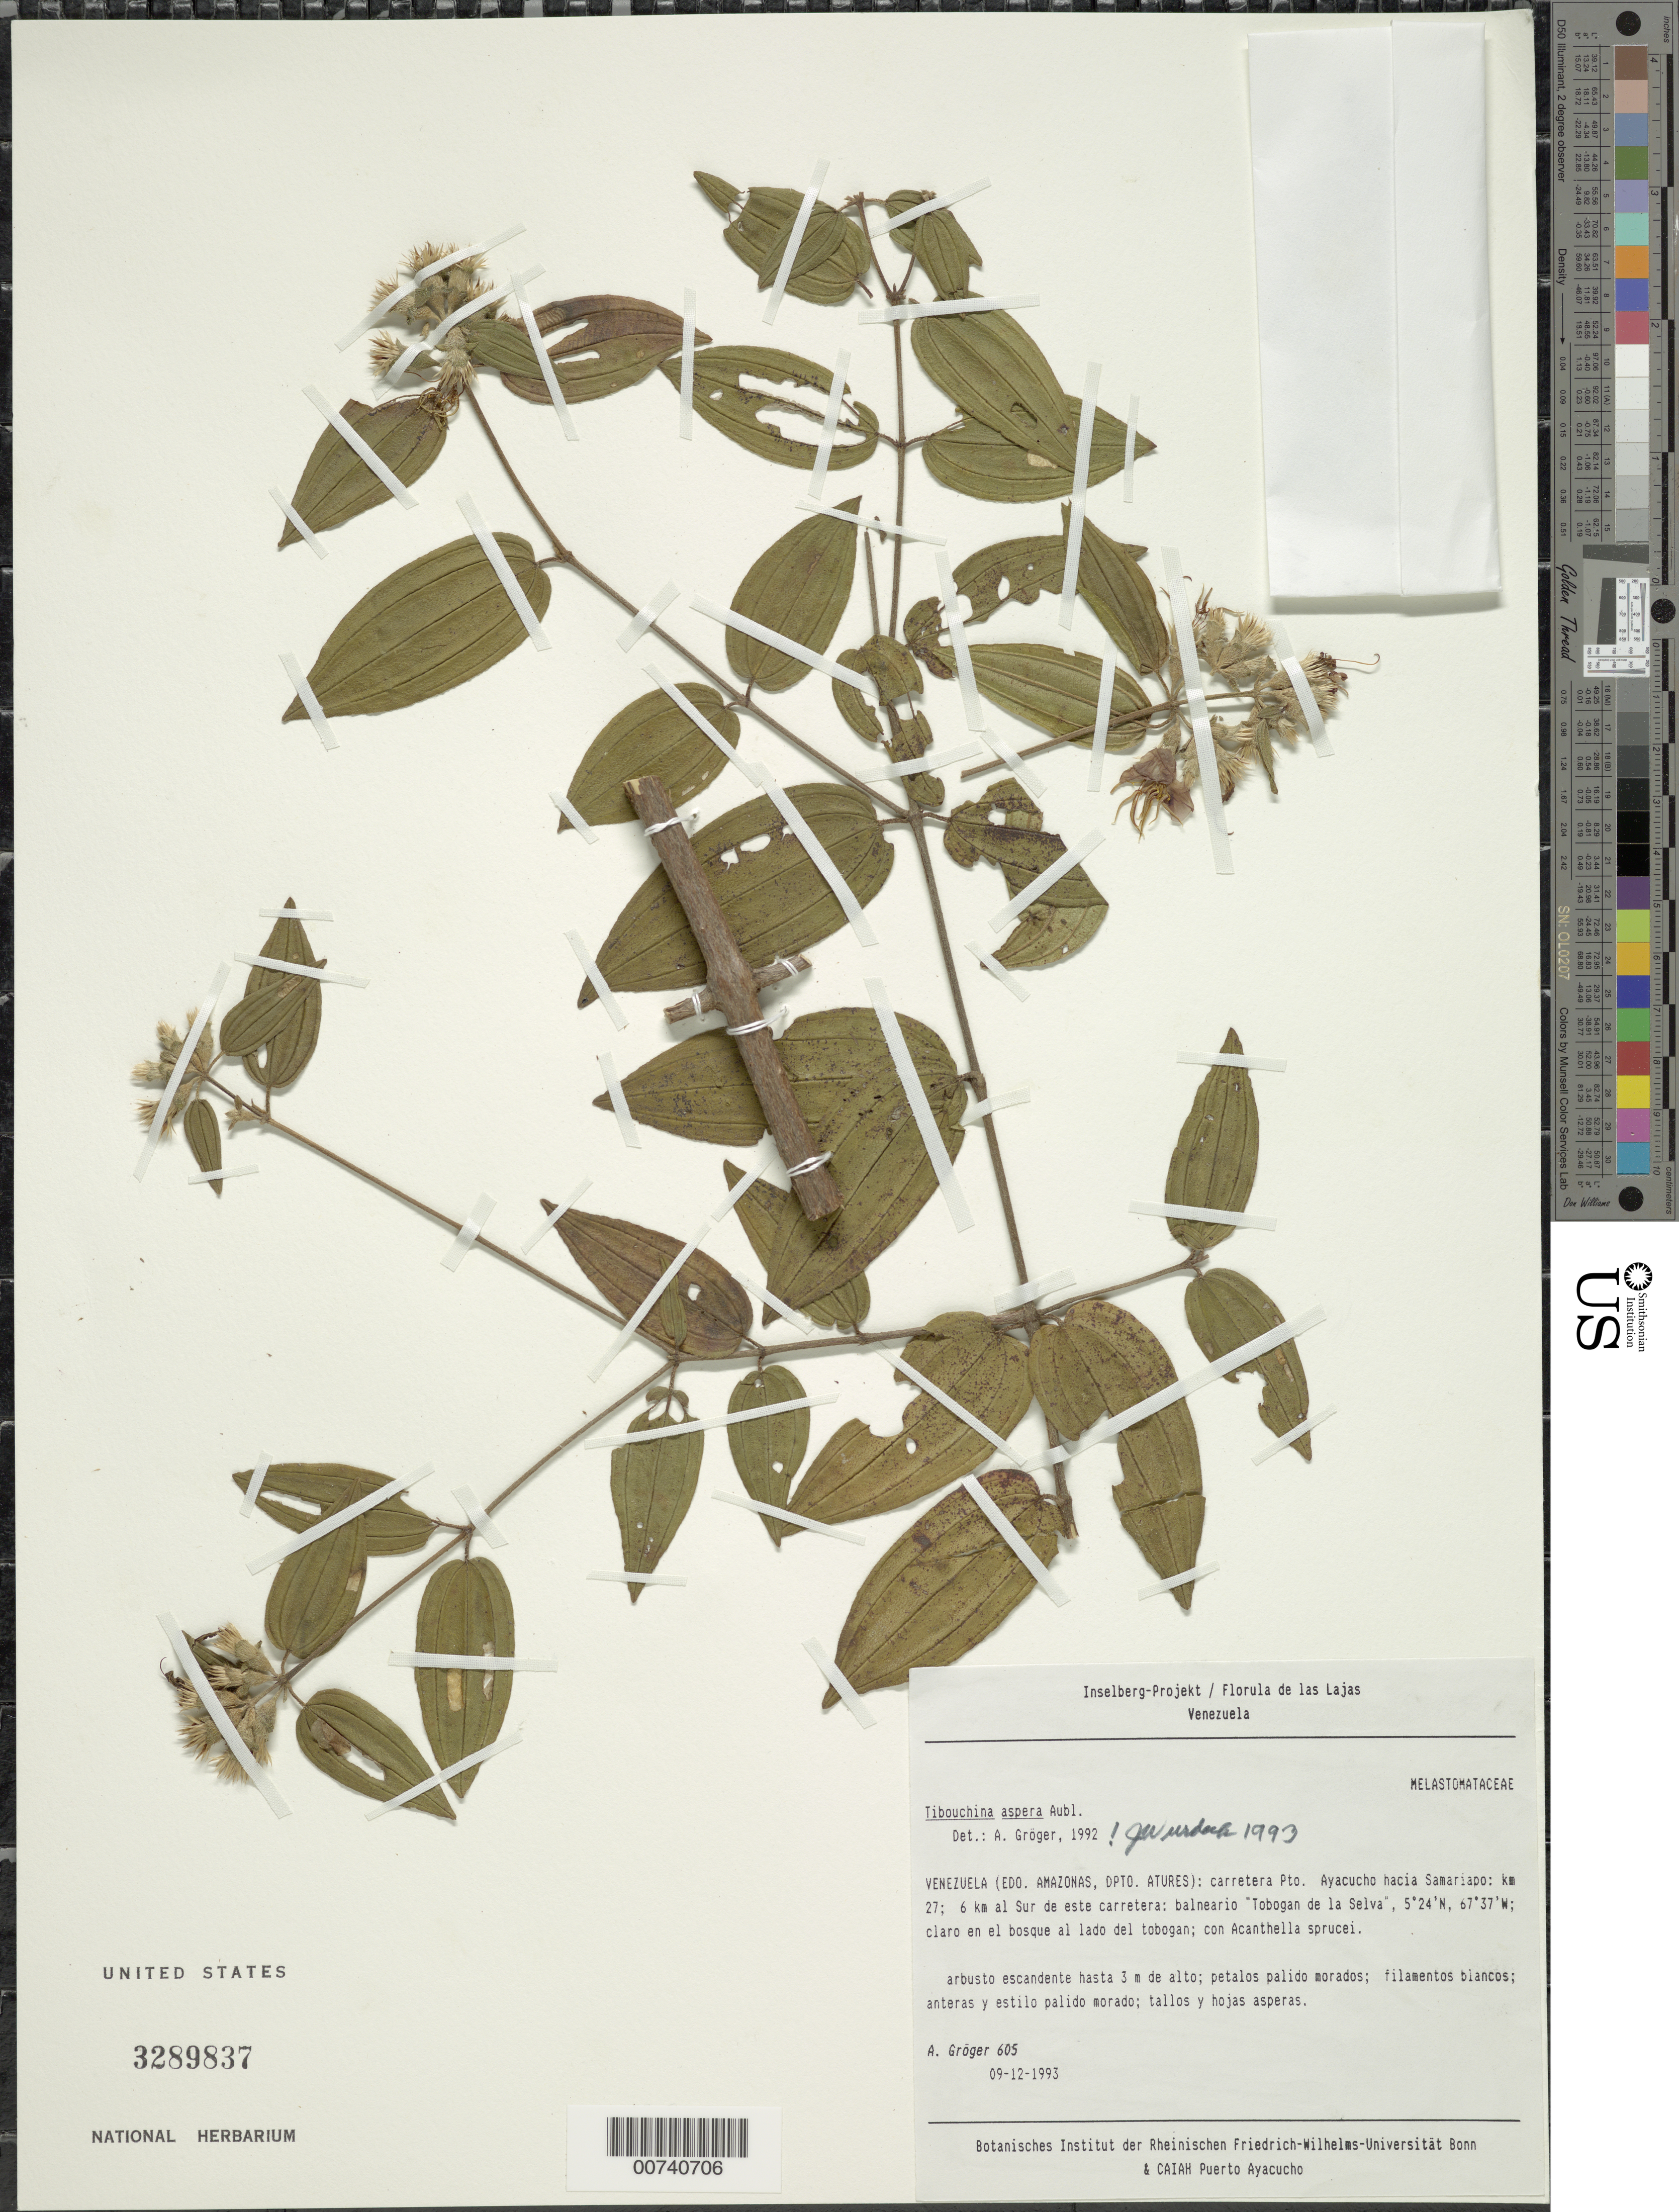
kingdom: Plantae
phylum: Tracheophyta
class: Magnoliopsida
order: Myrtales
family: Melastomataceae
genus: Tibouchina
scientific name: Tibouchina aspera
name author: Aubl.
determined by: Wurdack, John J., (US), US (UNITED STATES)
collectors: A. Gröger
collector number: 605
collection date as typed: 9-Dec-93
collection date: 1993-12-09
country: Venezuela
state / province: Amazonas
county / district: Atures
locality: Puerto Ayacucho to Samariapo road, km 27; 6 km SE of Tobogan de la Selva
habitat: Claro en el bosque al lado del tobogan, con Acanthella sprucei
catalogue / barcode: US 3289837